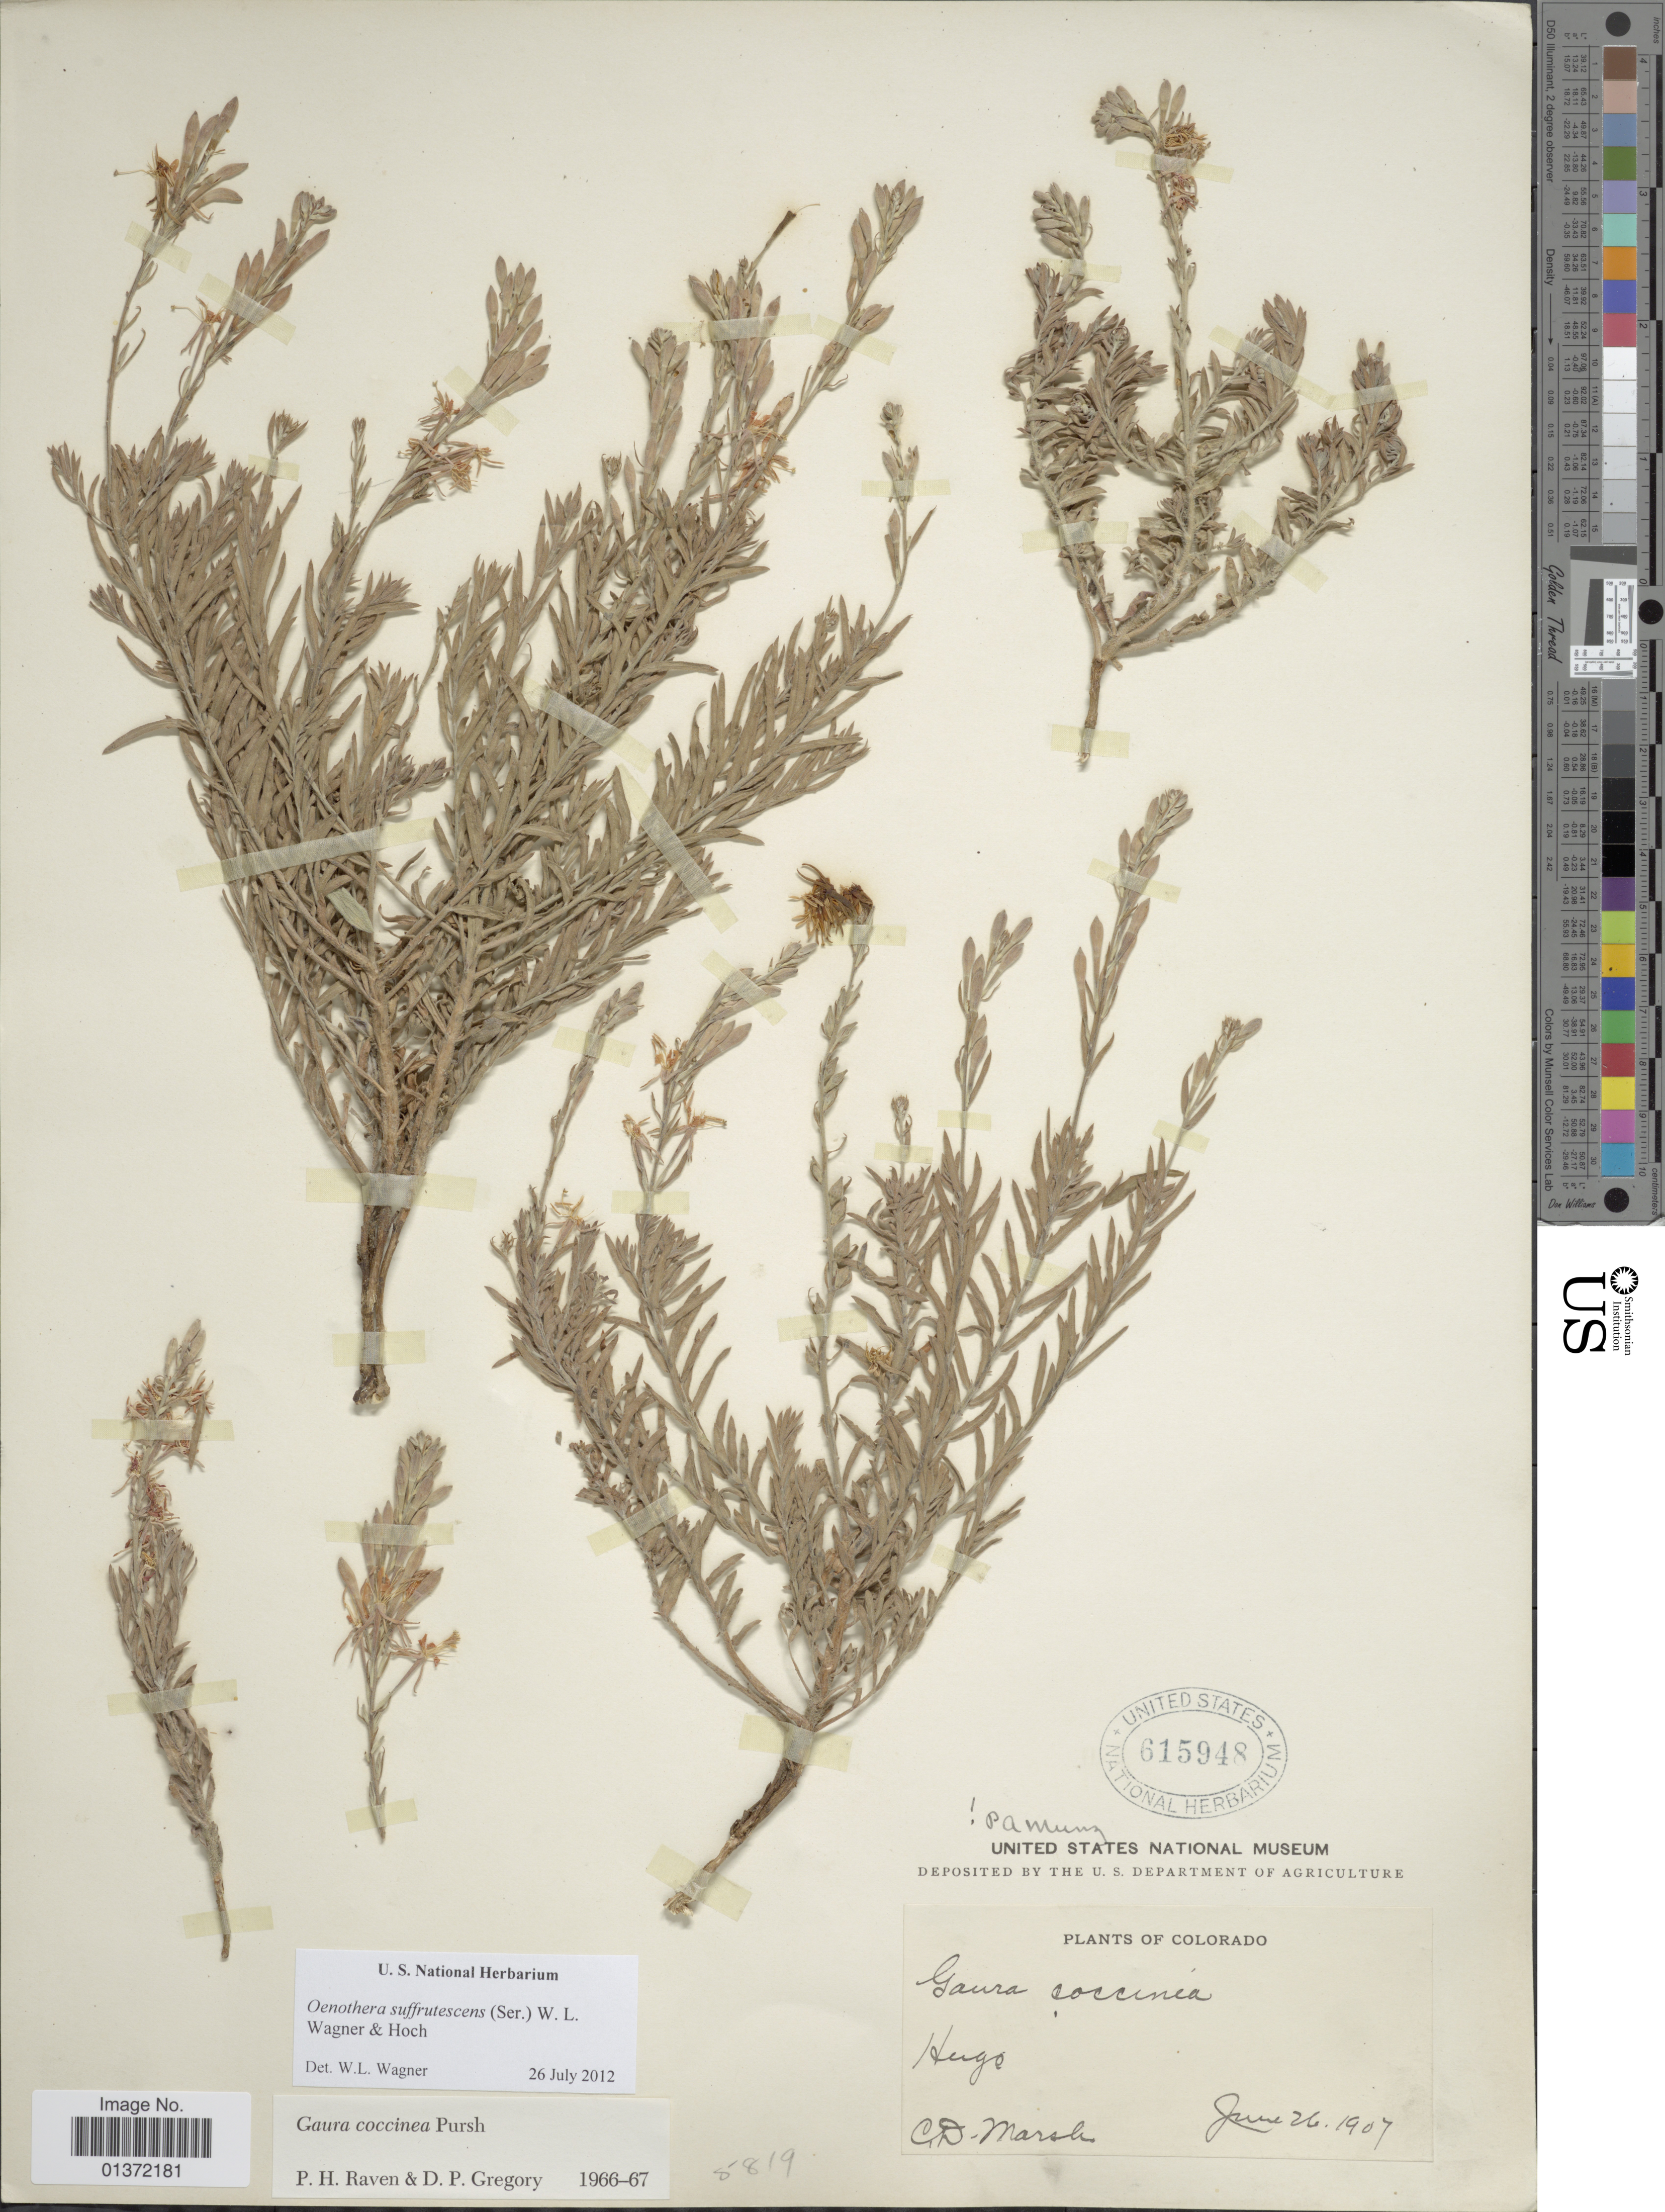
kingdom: Plantae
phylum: Tracheophyta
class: Magnoliopsida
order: Myrtales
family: Onagraceae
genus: Oenothera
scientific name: Oenothera suffrutescens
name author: (Ser.) W.L. Wagner & Hoch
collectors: C. D. Marsh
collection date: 1907-06-26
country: United States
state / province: Colorado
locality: Hugo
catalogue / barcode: US 615948